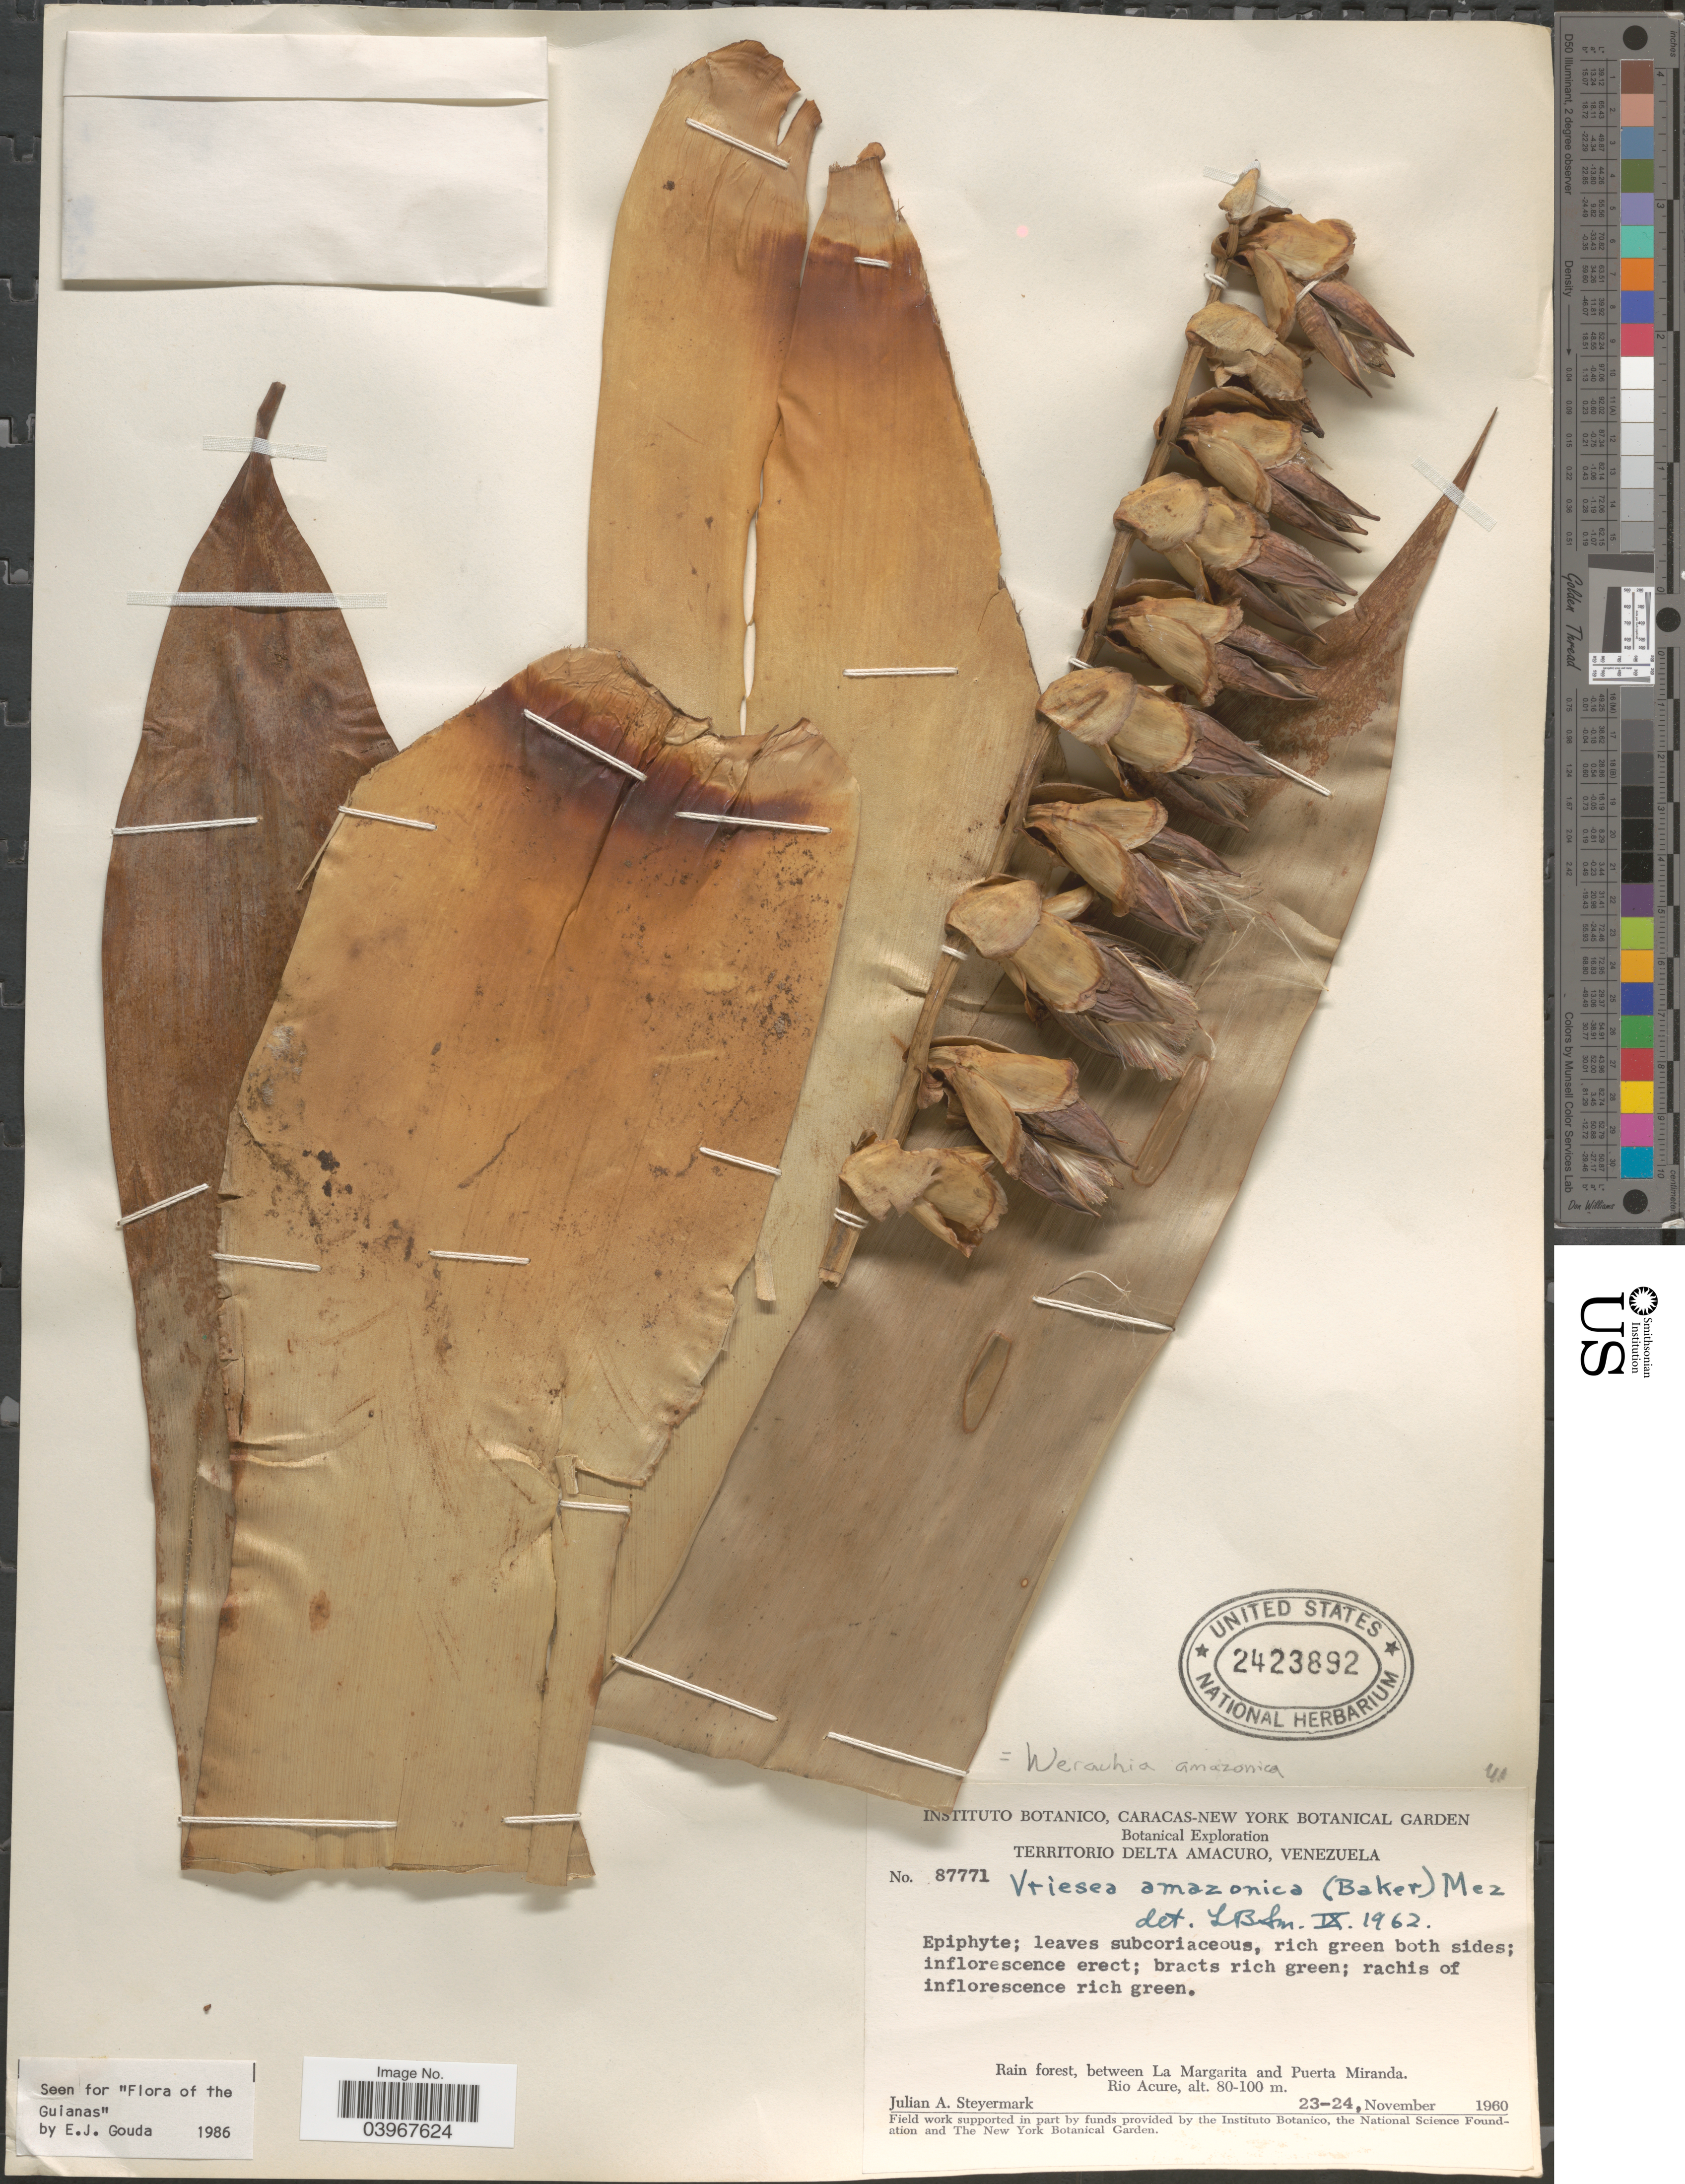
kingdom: Plantae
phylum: Tracheophyta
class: Liliopsida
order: Poales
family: Bromeliaceae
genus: Werauhia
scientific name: Werauhia gigantea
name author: (Mart. ex Schult. & Schult. f.) J.R. Grant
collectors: J. Steyermark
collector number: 87771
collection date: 1960-11-23/1960-11-24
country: Venezuela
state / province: Delta Amacuro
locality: Territorio Delta Amacuro. Rain forest, between La Margarita and Puerta Miranda. Rio Acure.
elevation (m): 80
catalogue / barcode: US 2423892